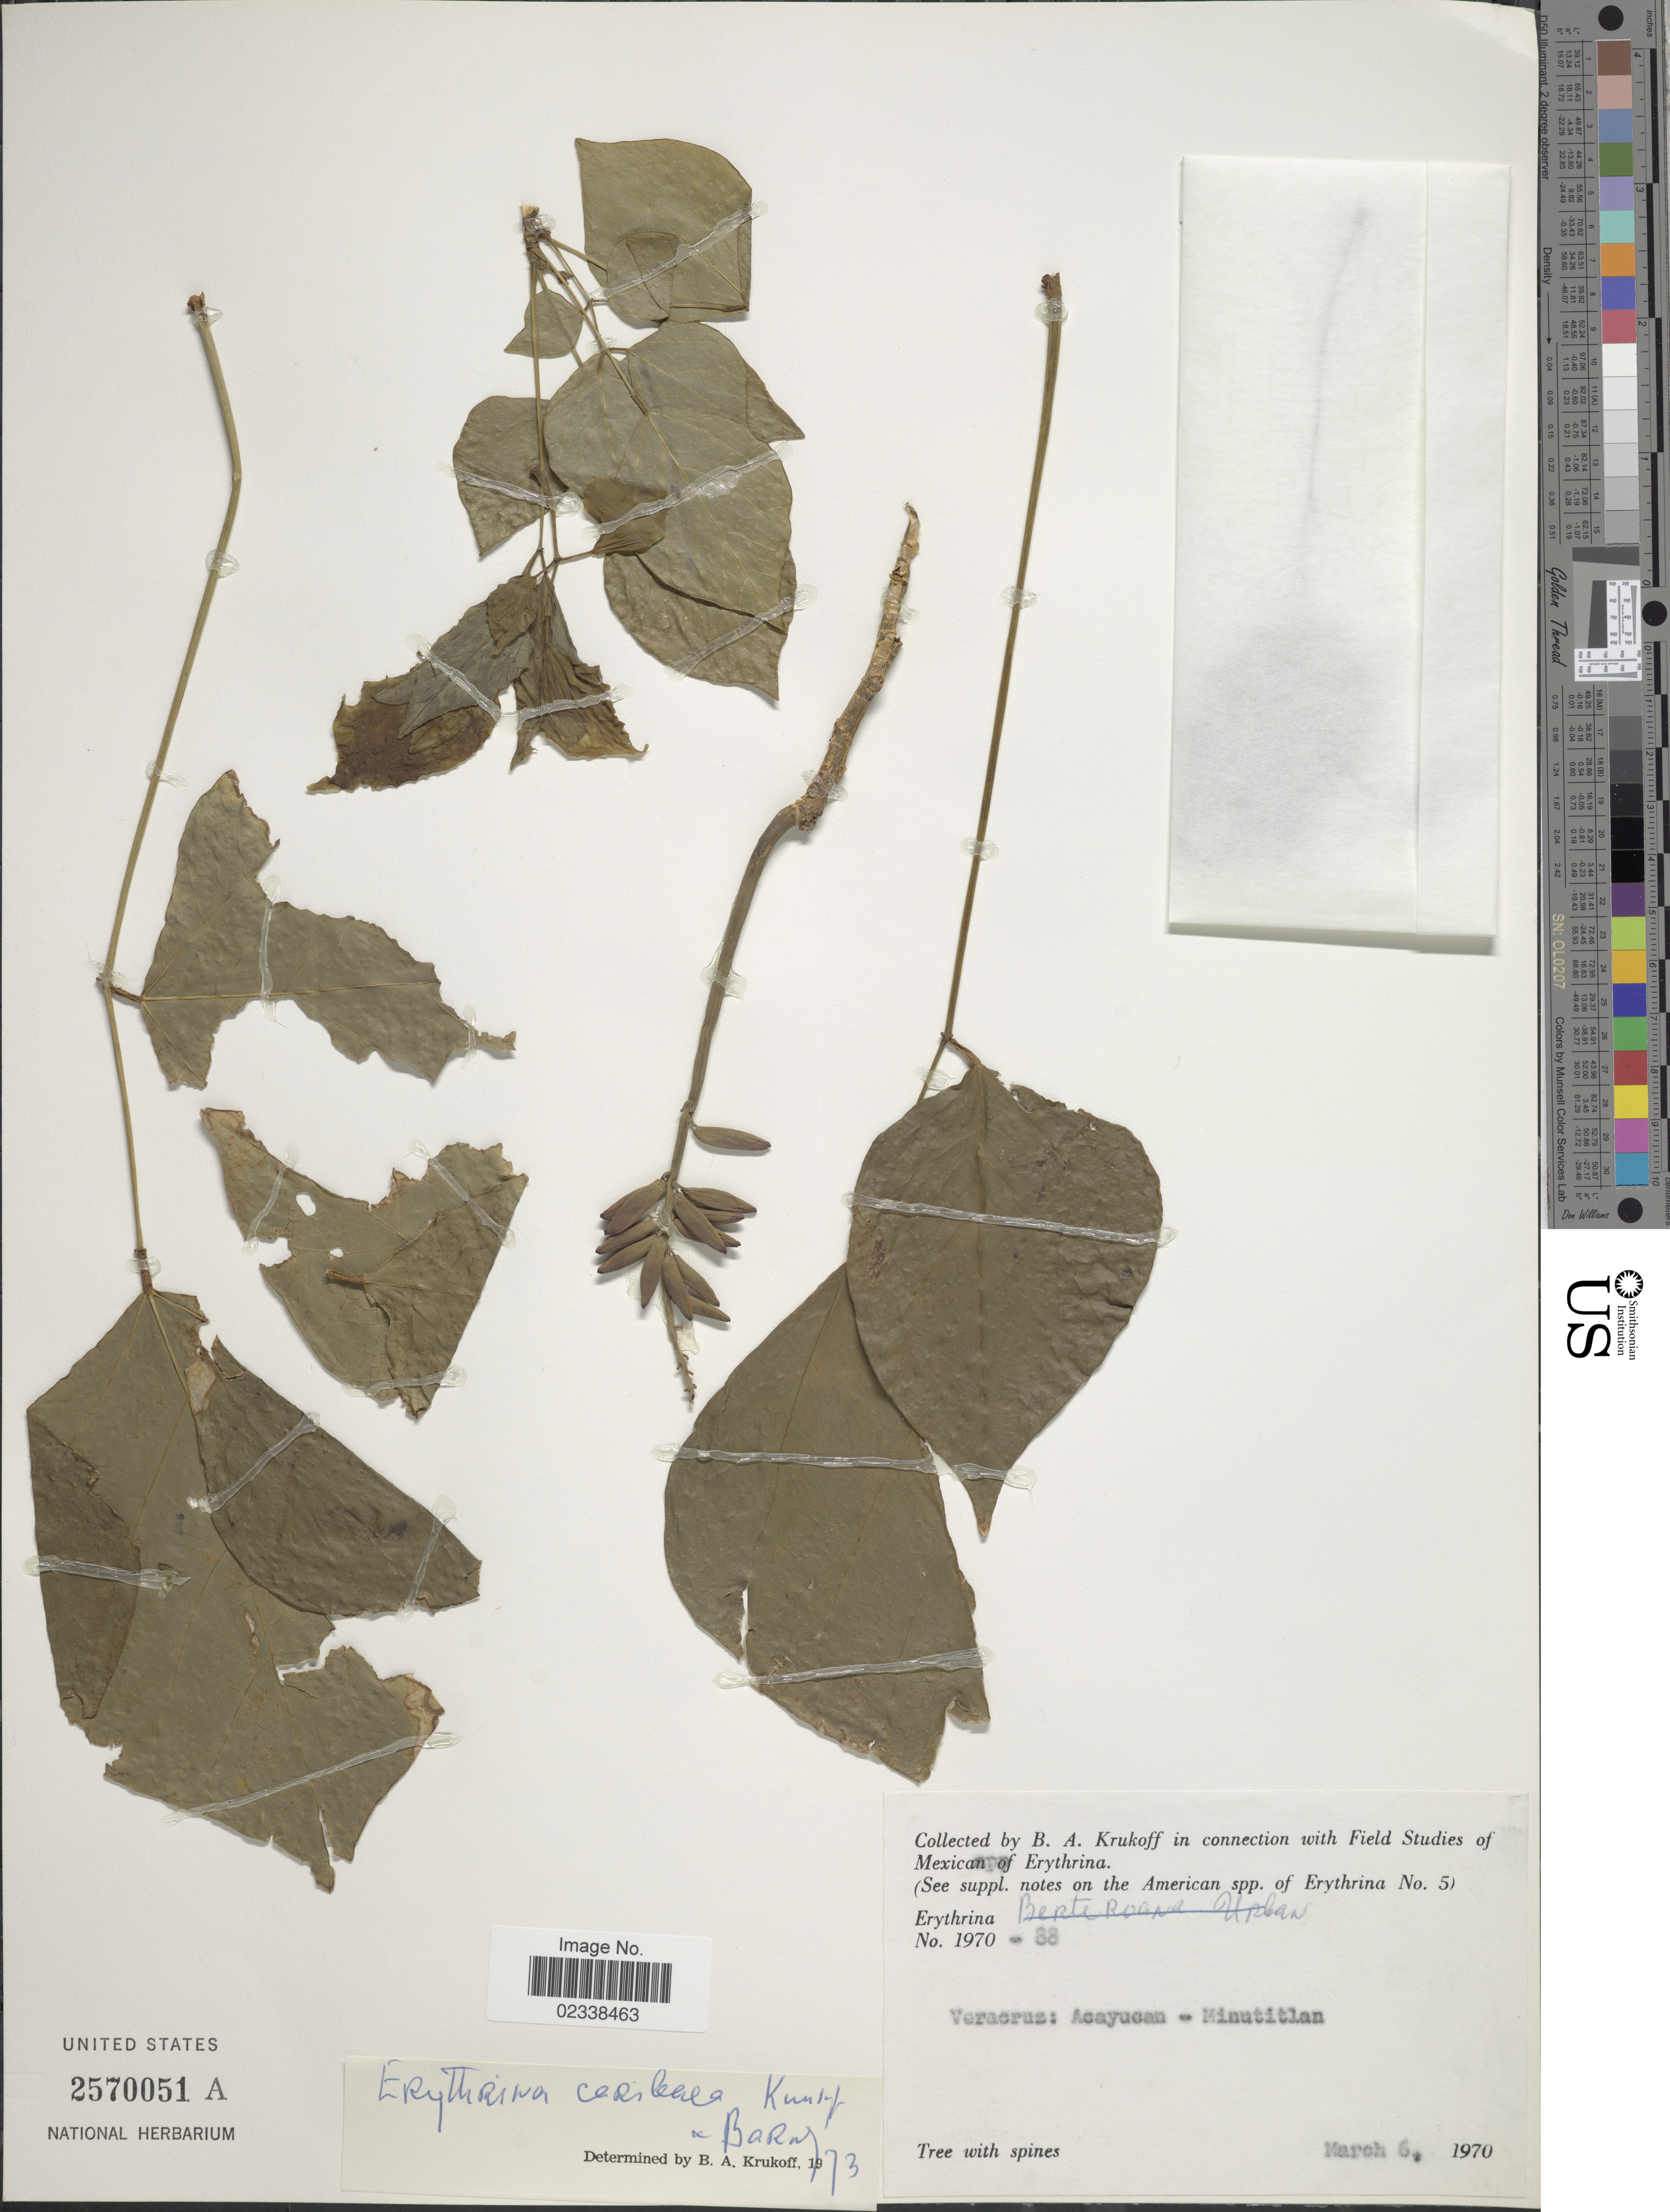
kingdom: Plantae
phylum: Tracheophyta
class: Magnoliopsida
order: Fabales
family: Fabaceae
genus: Erythrina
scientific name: Erythrina caribaea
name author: Krukoff & Barneby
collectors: B. A. Krukoff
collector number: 1970-88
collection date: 1970-03-06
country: Mexico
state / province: Veracruz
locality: Acayucan-Minutitlan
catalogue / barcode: US 2570051A